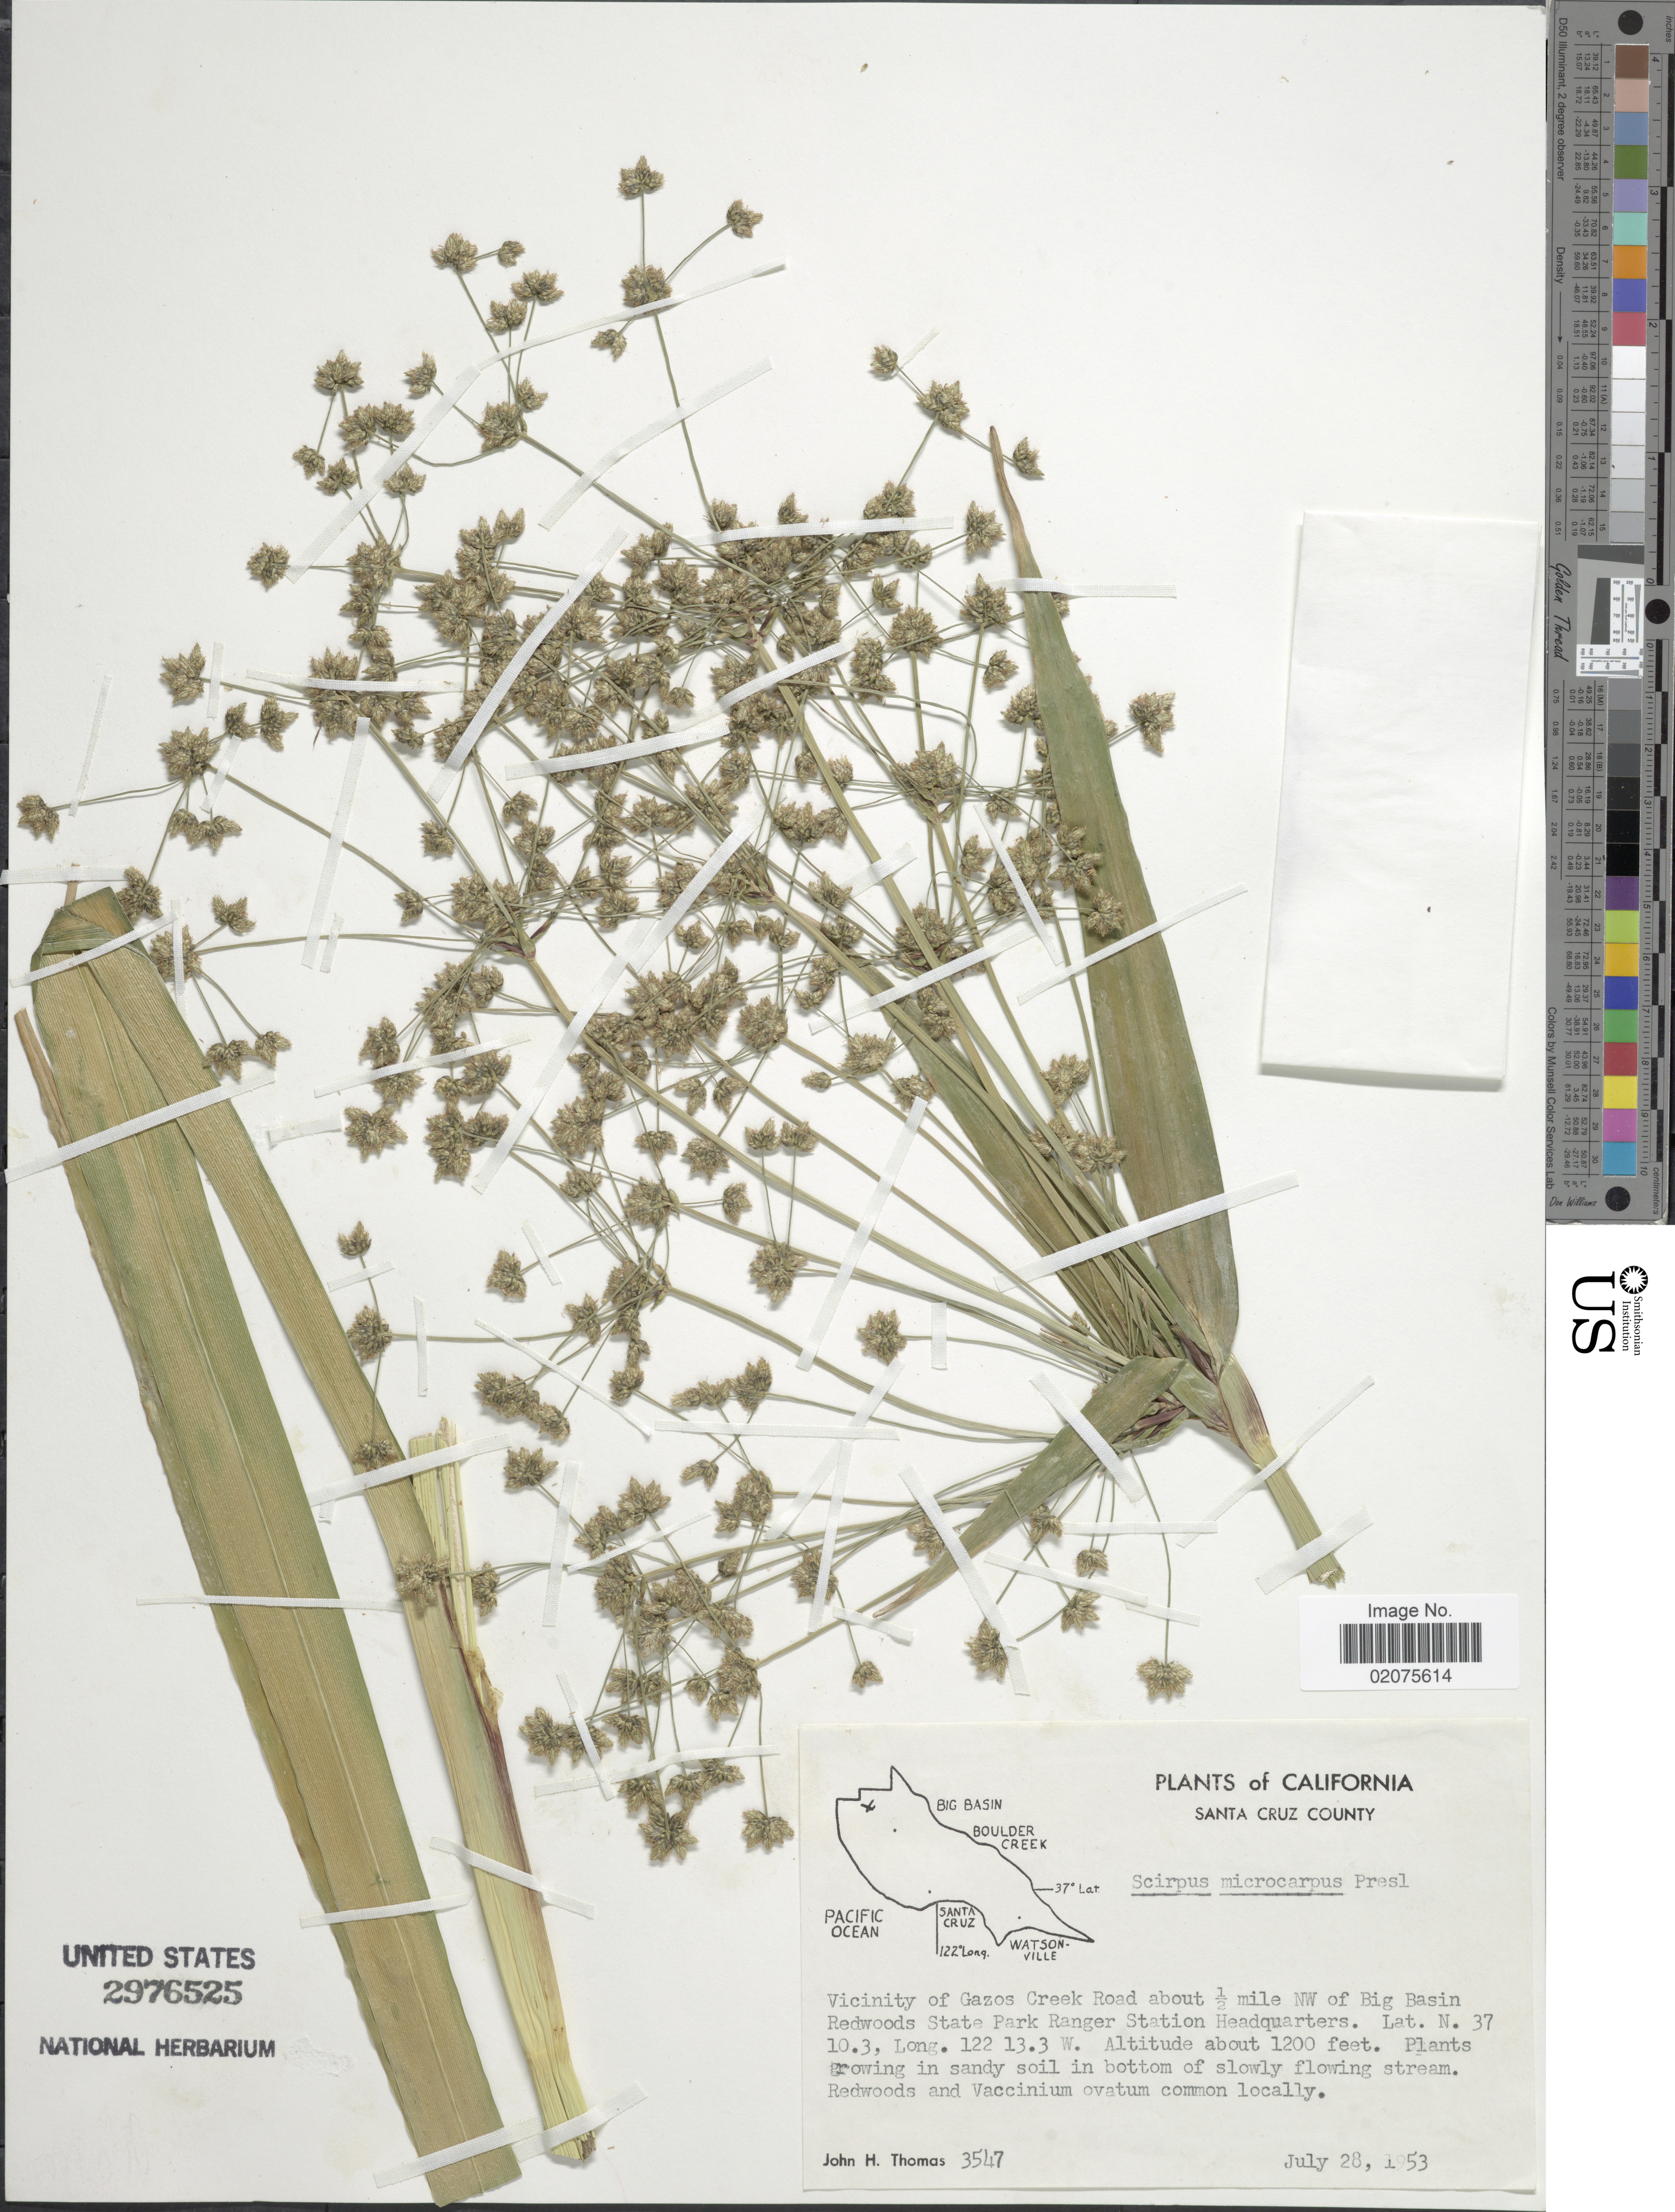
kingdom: Plantae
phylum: Tracheophyta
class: Liliopsida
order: Poales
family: Cyperaceae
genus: Scirpus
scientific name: Scirpus microcarpus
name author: J. Presl & C. Presl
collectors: J. H. Thomas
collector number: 3547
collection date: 1953-07-28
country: United States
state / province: California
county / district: Santa Cruz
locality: Santa Cruz County. Vicinity of Gazos Road about 1/2 mile NW of Big Basin Redwoods State Park Ranger Station Headquarters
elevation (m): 366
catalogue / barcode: US 2976525